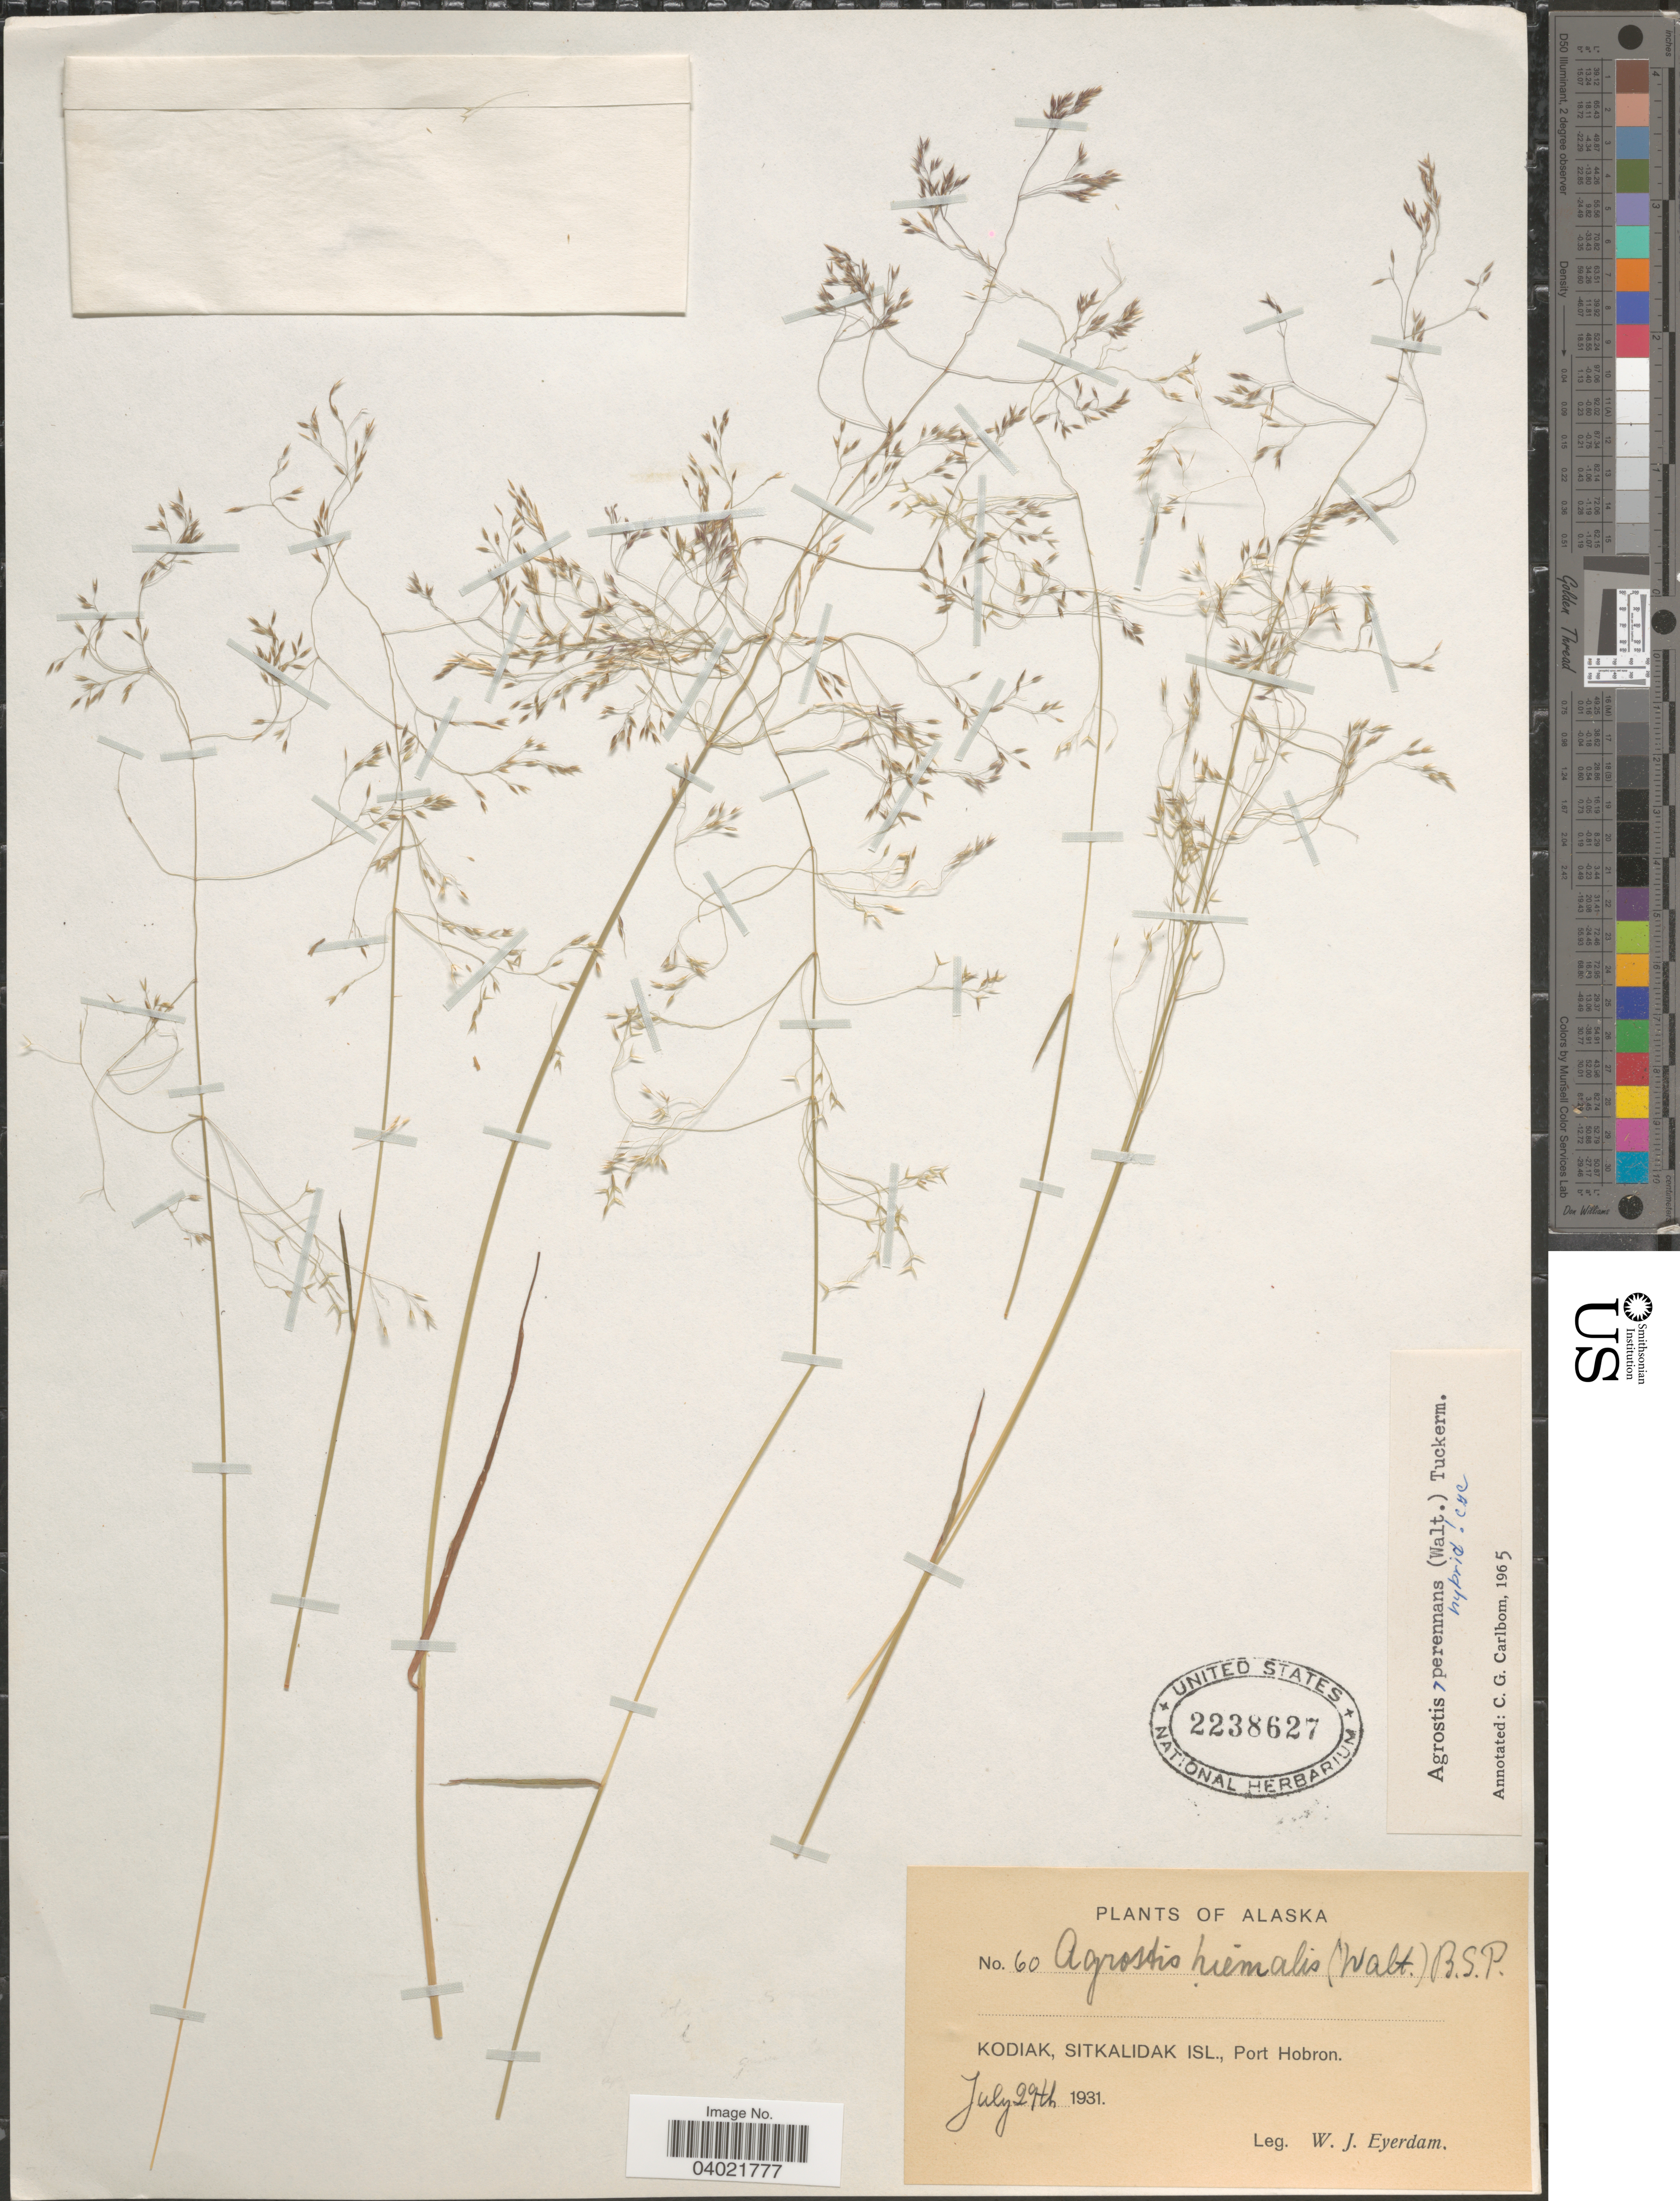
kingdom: Plantae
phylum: Tracheophyta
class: Liliopsida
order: Poales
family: Poaceae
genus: Agrostis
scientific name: Agrostis perennans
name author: (Walter) Tuck.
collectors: W. J. Eyerdam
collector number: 60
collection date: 1931-07-29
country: United States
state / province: Alaska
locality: Kodiak, Sitkalidak Isl., Port Hobron.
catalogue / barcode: US 2238627